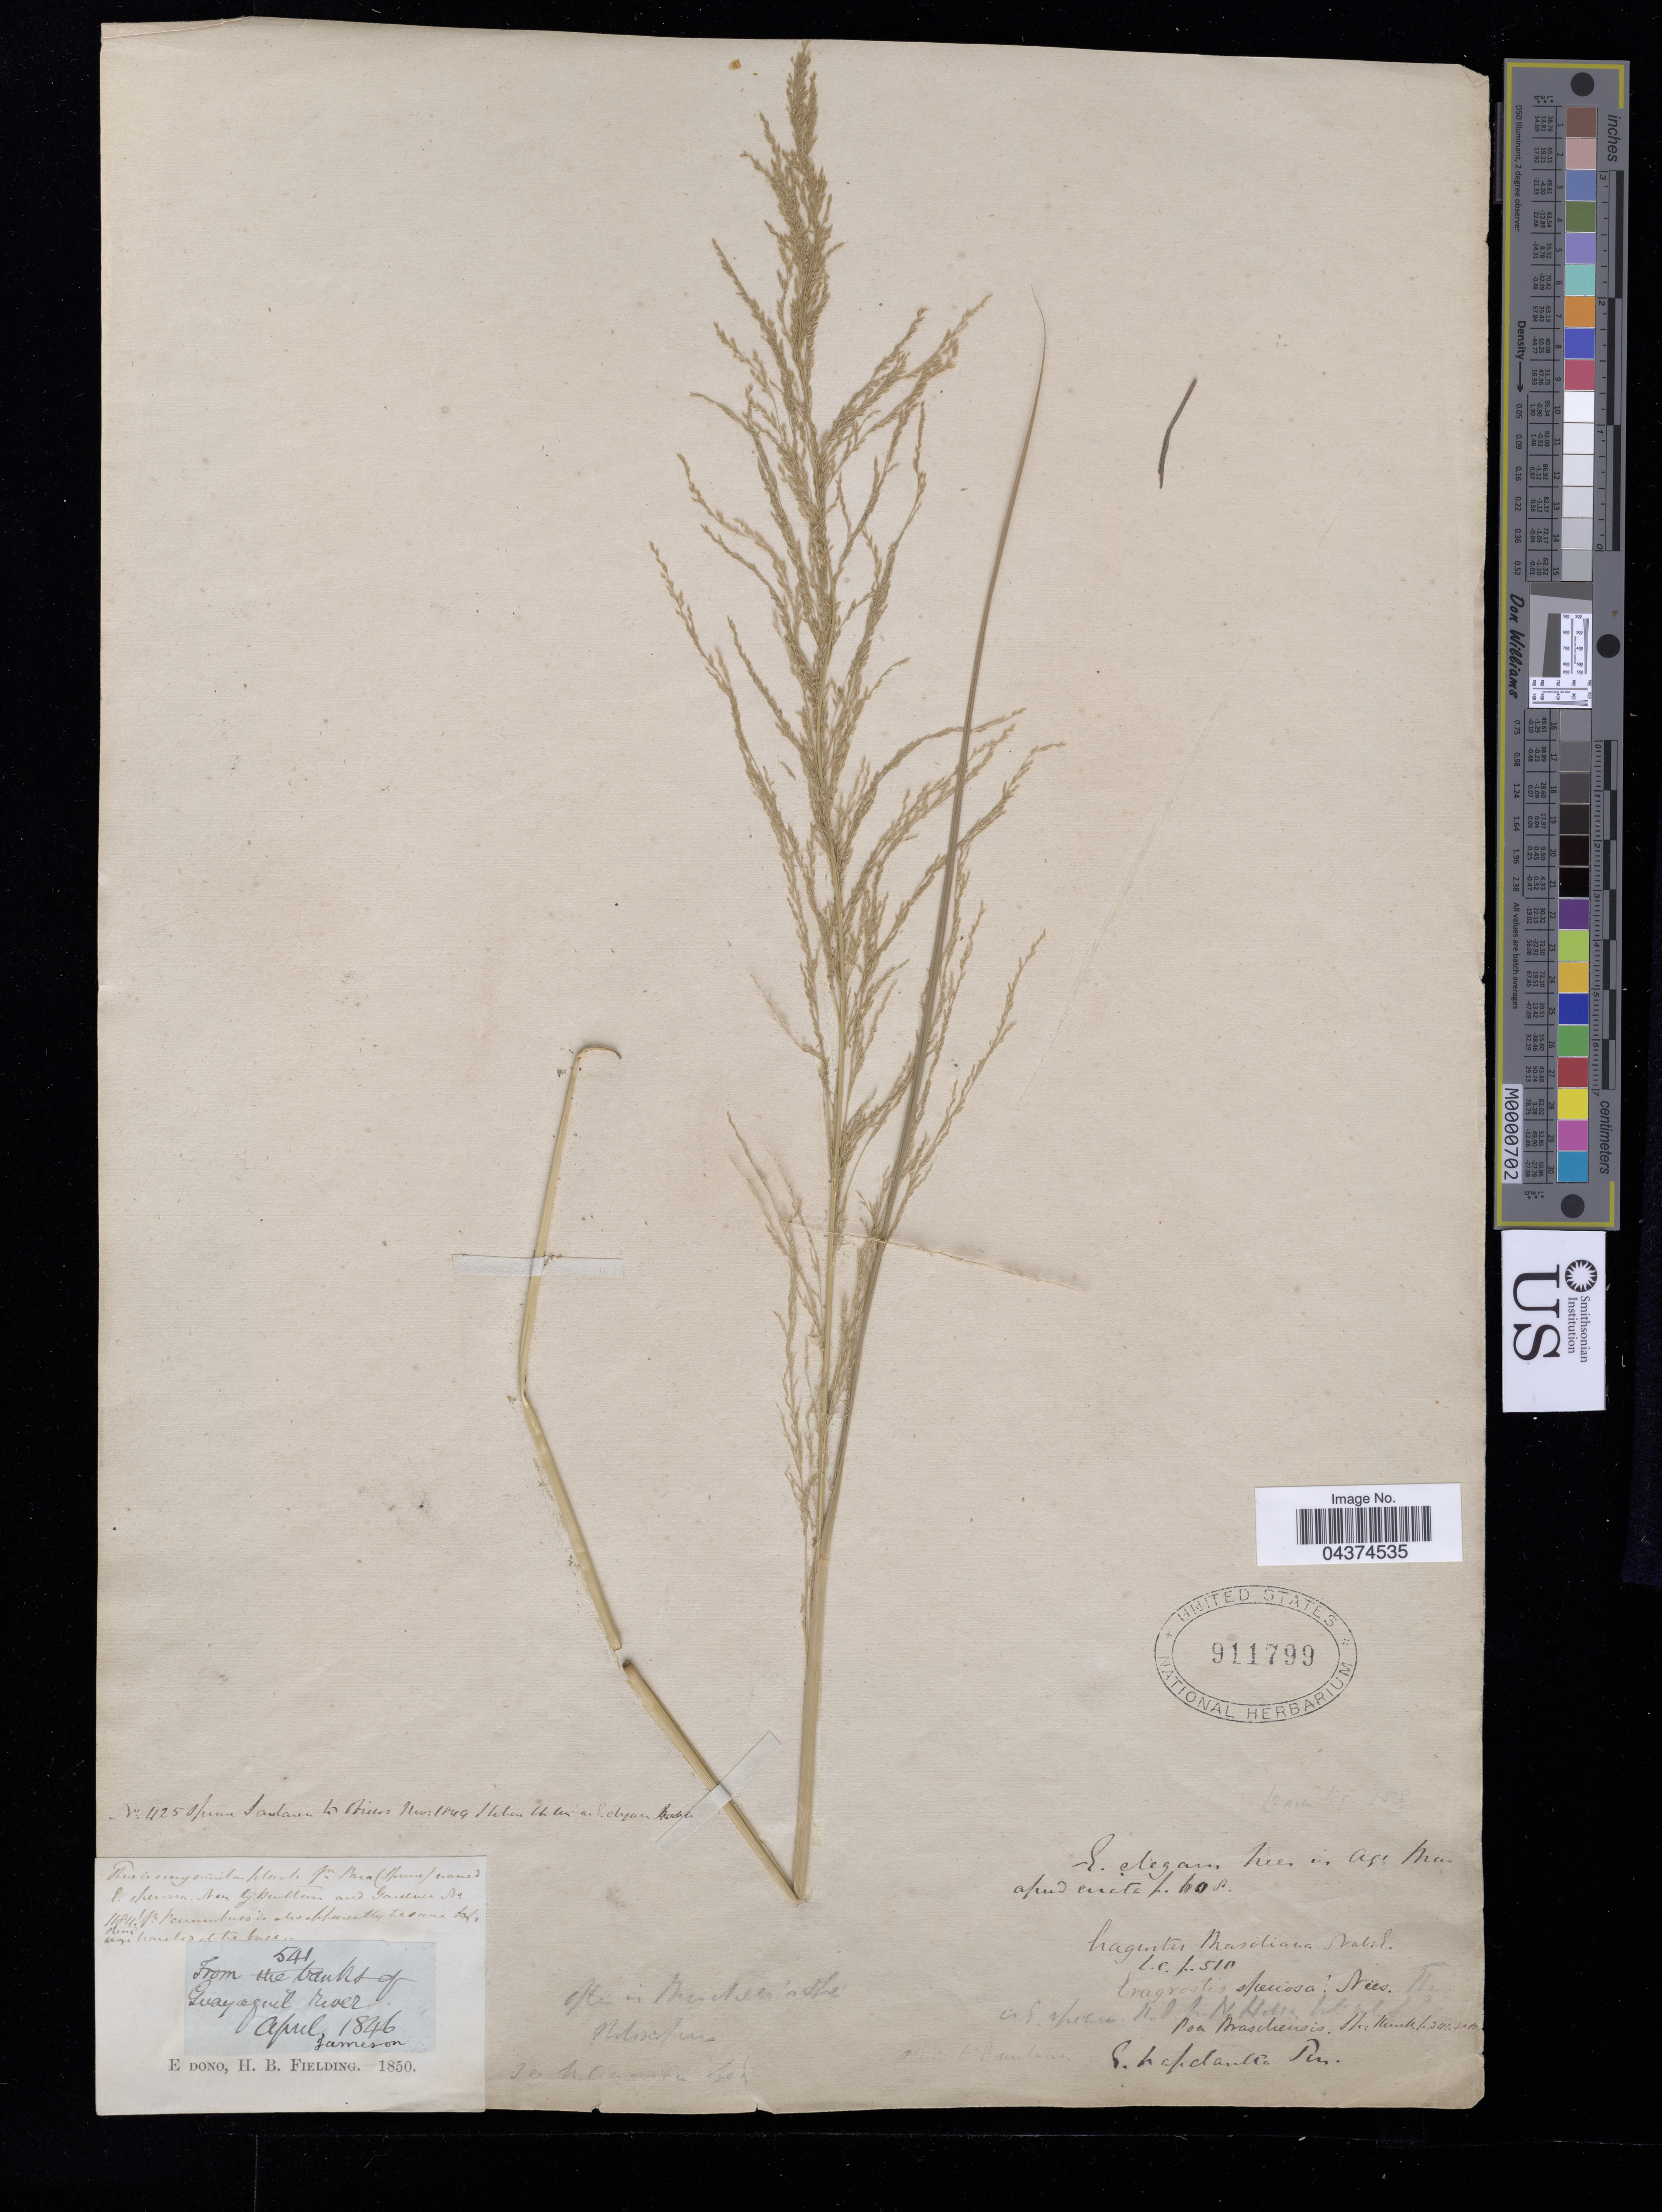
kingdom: Plantae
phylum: Tracheophyta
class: Liliopsida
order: Poales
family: Poaceae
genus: Eragrostis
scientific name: Eragrostis prolifera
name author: (Sw.) Steud.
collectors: W. Jameson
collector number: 541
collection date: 1866-04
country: Ecuador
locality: Banks of Guayaquil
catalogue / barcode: US 911799